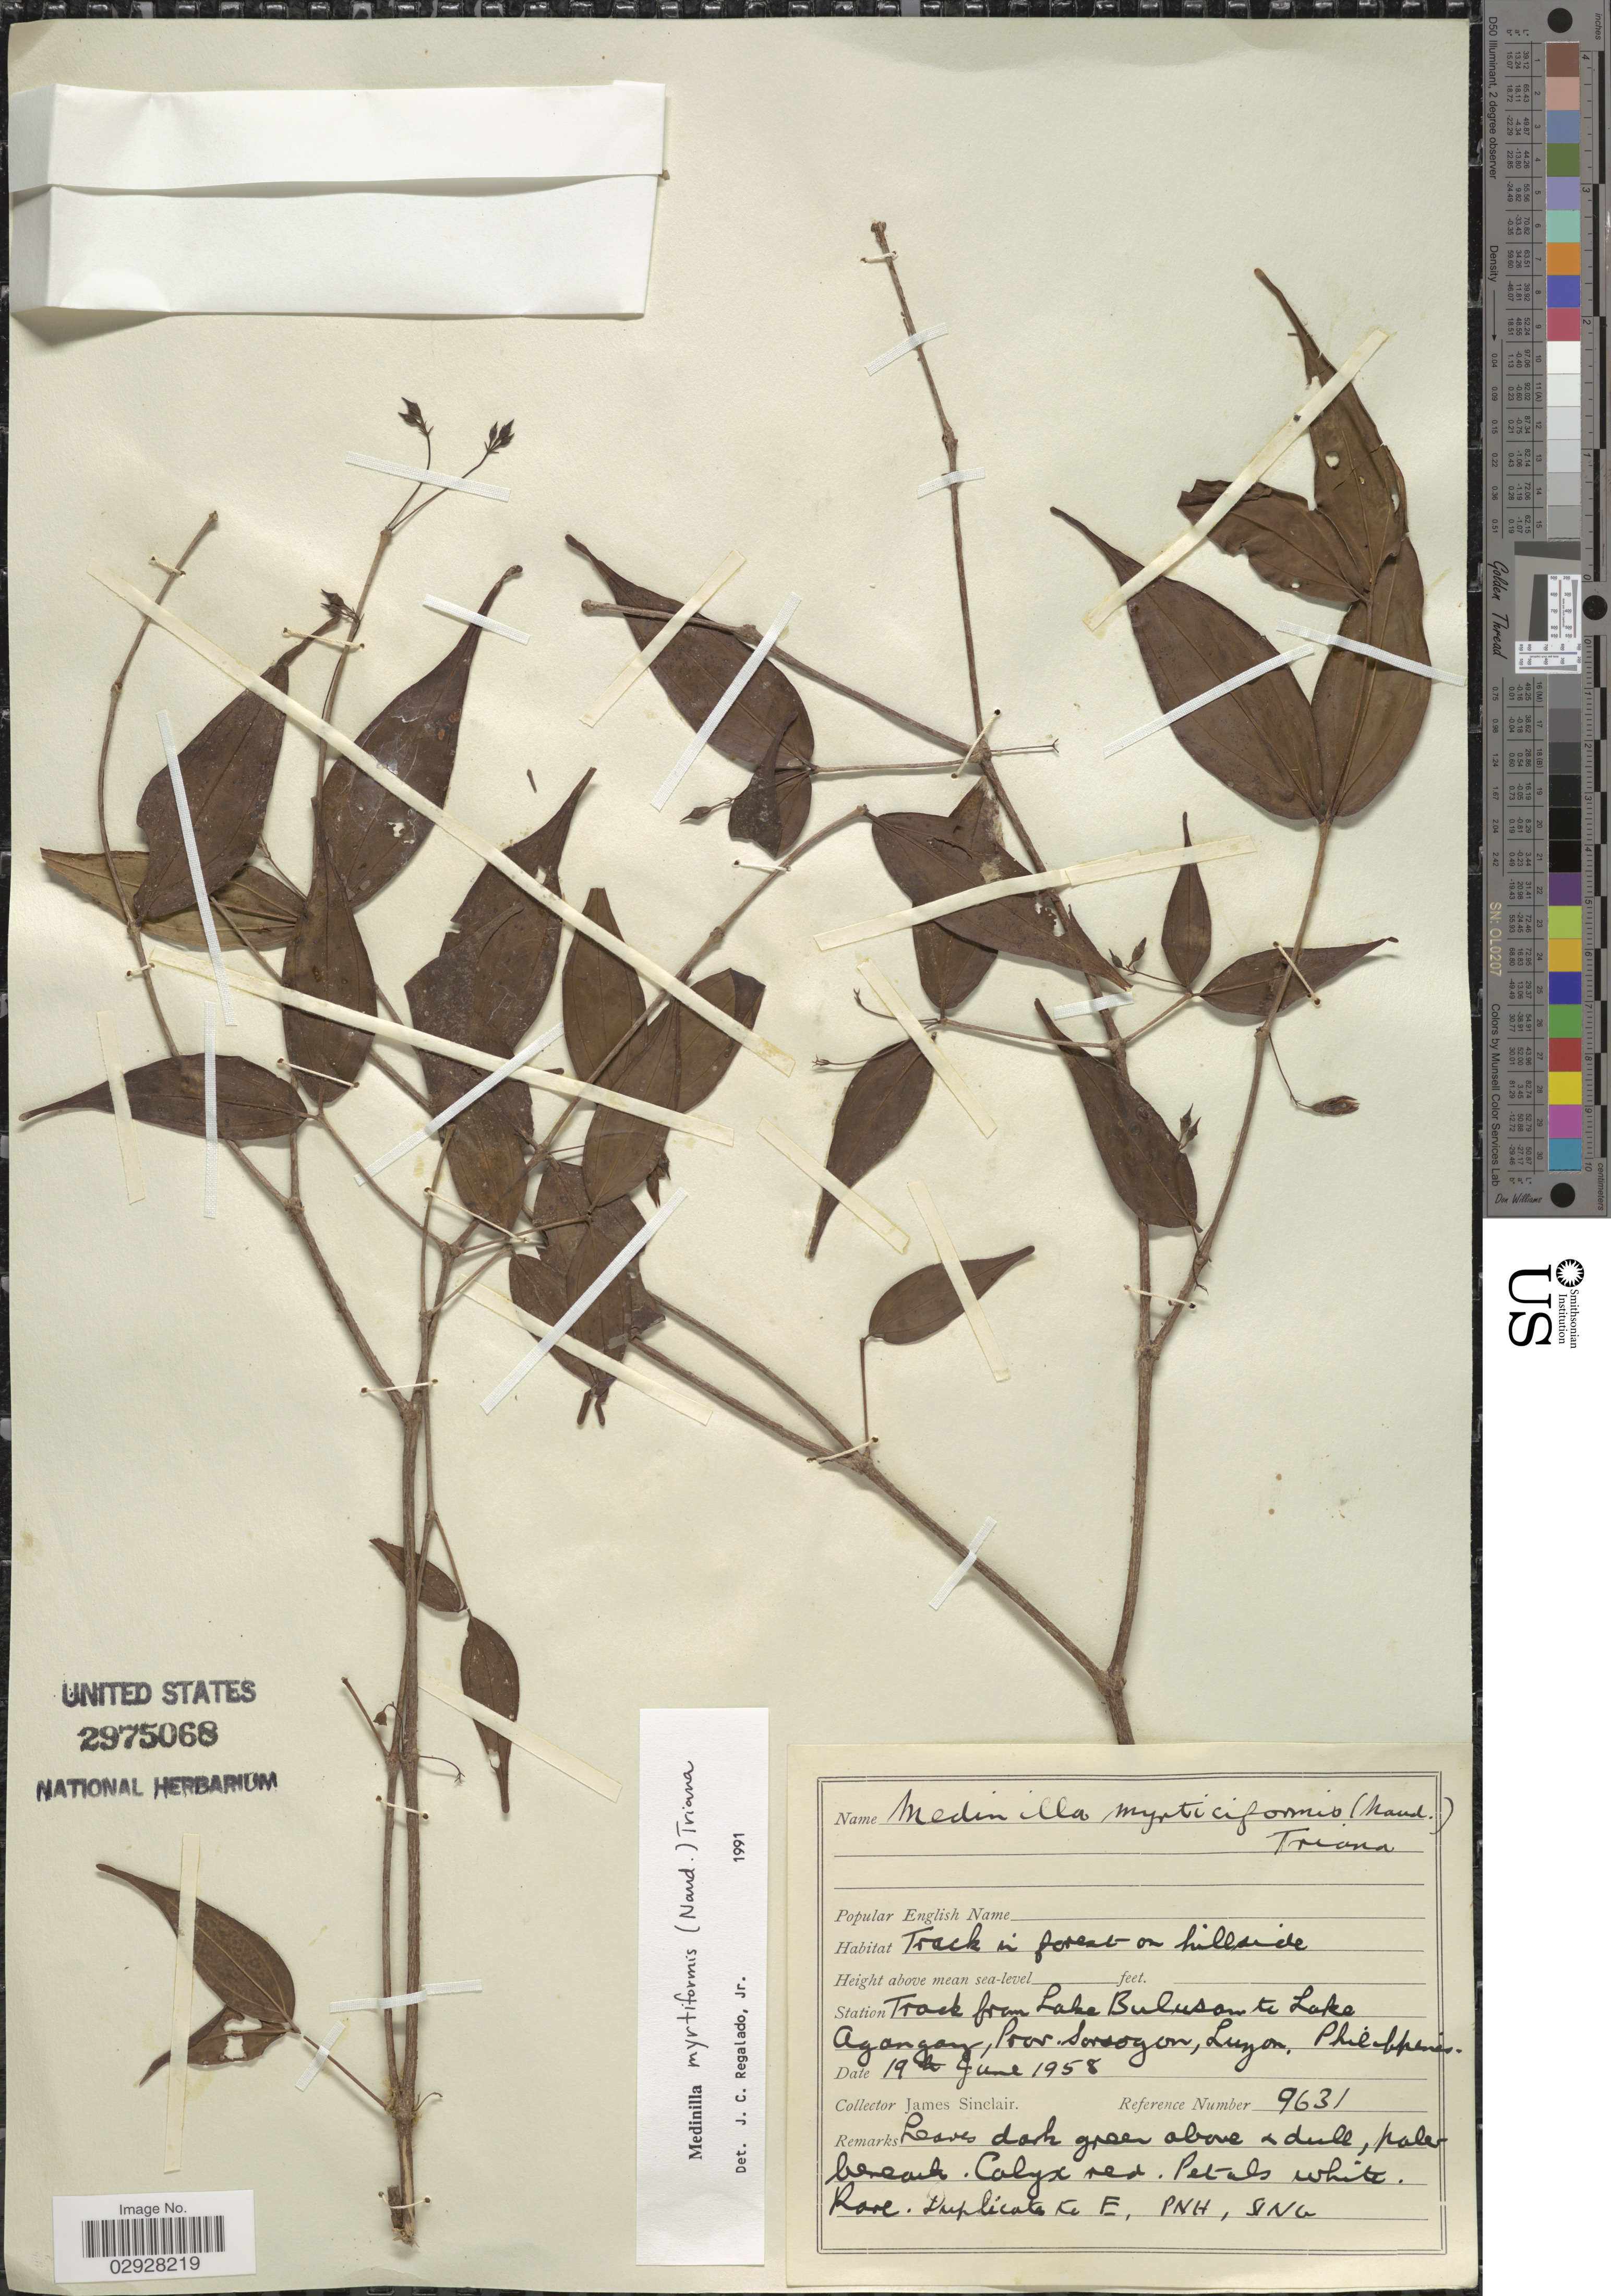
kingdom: Plantae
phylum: Tracheophyta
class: Magnoliopsida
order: Myrtales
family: Melastomataceae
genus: Medinilla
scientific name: Medinilla myrtiformis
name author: (Naudin) Triana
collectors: J. Sinclair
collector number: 9631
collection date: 1958-06-19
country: Philippines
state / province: Bicol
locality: Station Track from Lake Bulusan to Lake Agangay, Prov. Sorsogon, Luzon.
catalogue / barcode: US 2975068